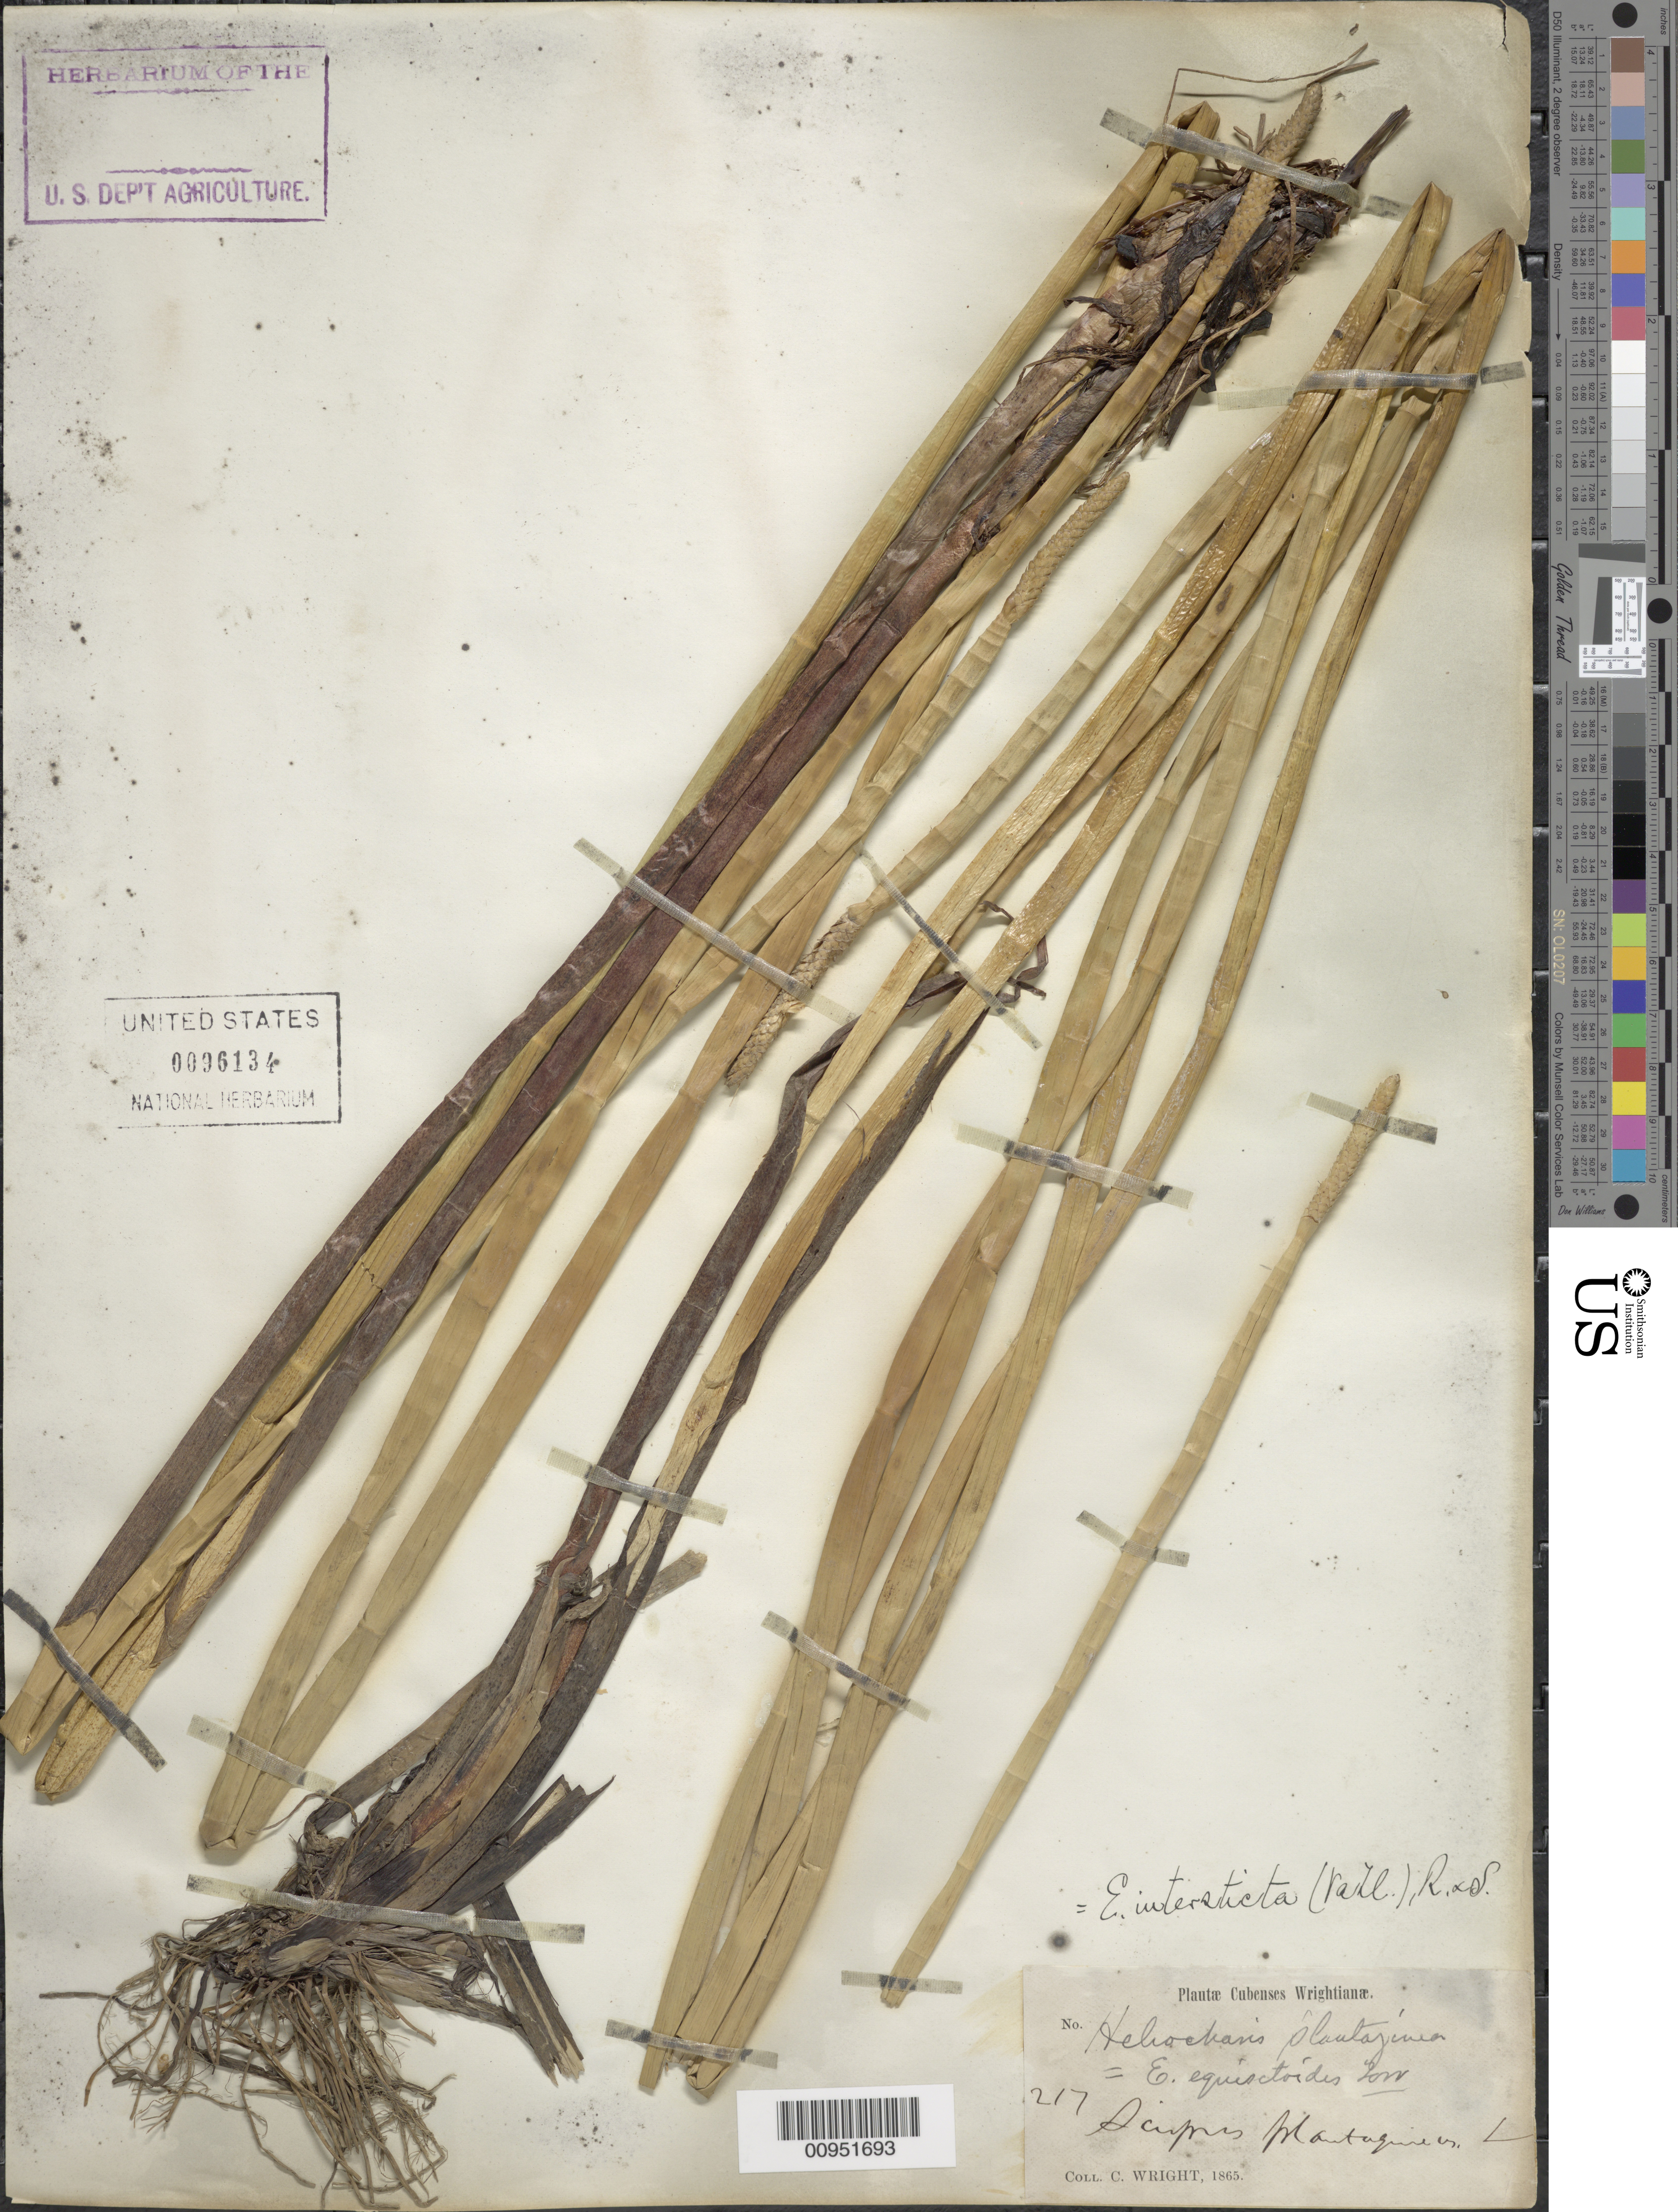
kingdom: Plantae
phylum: Tracheophyta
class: Liliopsida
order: Poales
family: Cyperaceae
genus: Eleocharis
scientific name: Eleocharis interstincta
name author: (Vahl) Roem. & Schult.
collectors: C. Wright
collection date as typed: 1865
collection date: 1865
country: Cuba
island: Cuba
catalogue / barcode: US 96134